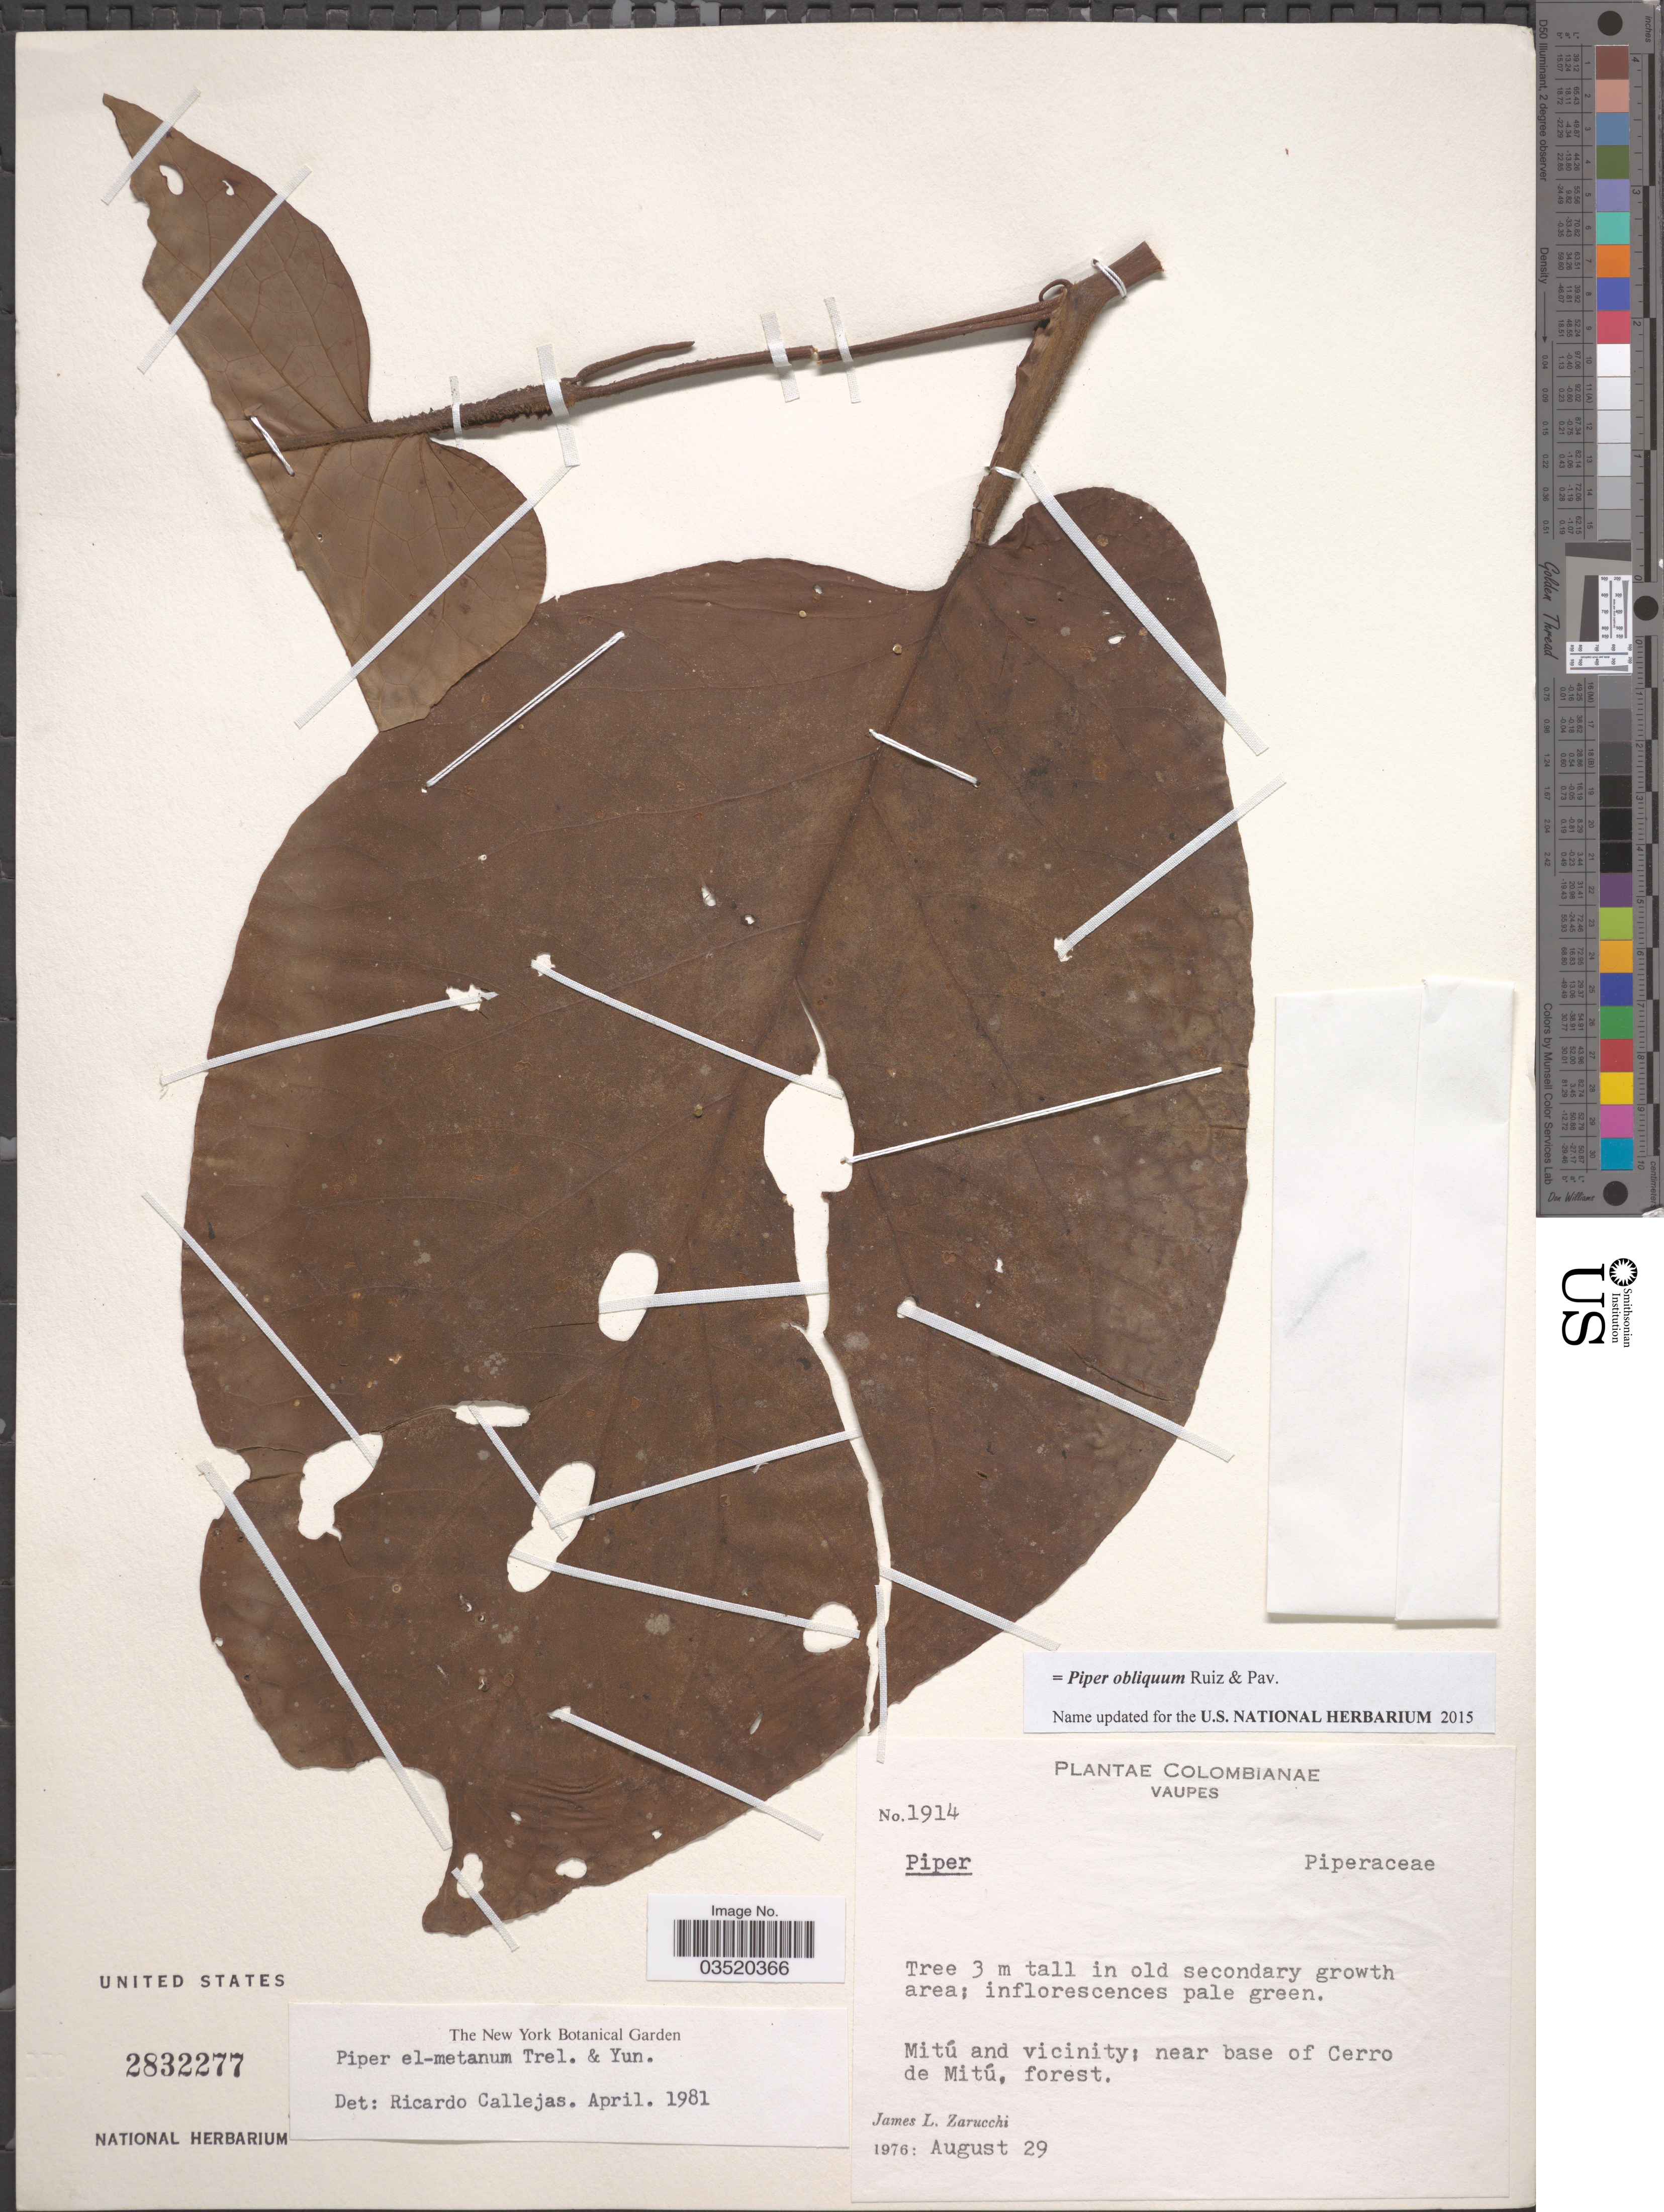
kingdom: Plantae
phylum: Tracheophyta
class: Magnoliopsida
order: Piperales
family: Piperaceae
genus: Piper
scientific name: Piper obliquum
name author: Ruiz & Pav.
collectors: J. L. Zarucchi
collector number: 1914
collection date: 1976-08-29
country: Colombia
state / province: Vaupés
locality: Mitú and vicinity; near base of Cerro de Mitú.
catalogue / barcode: US 2832277